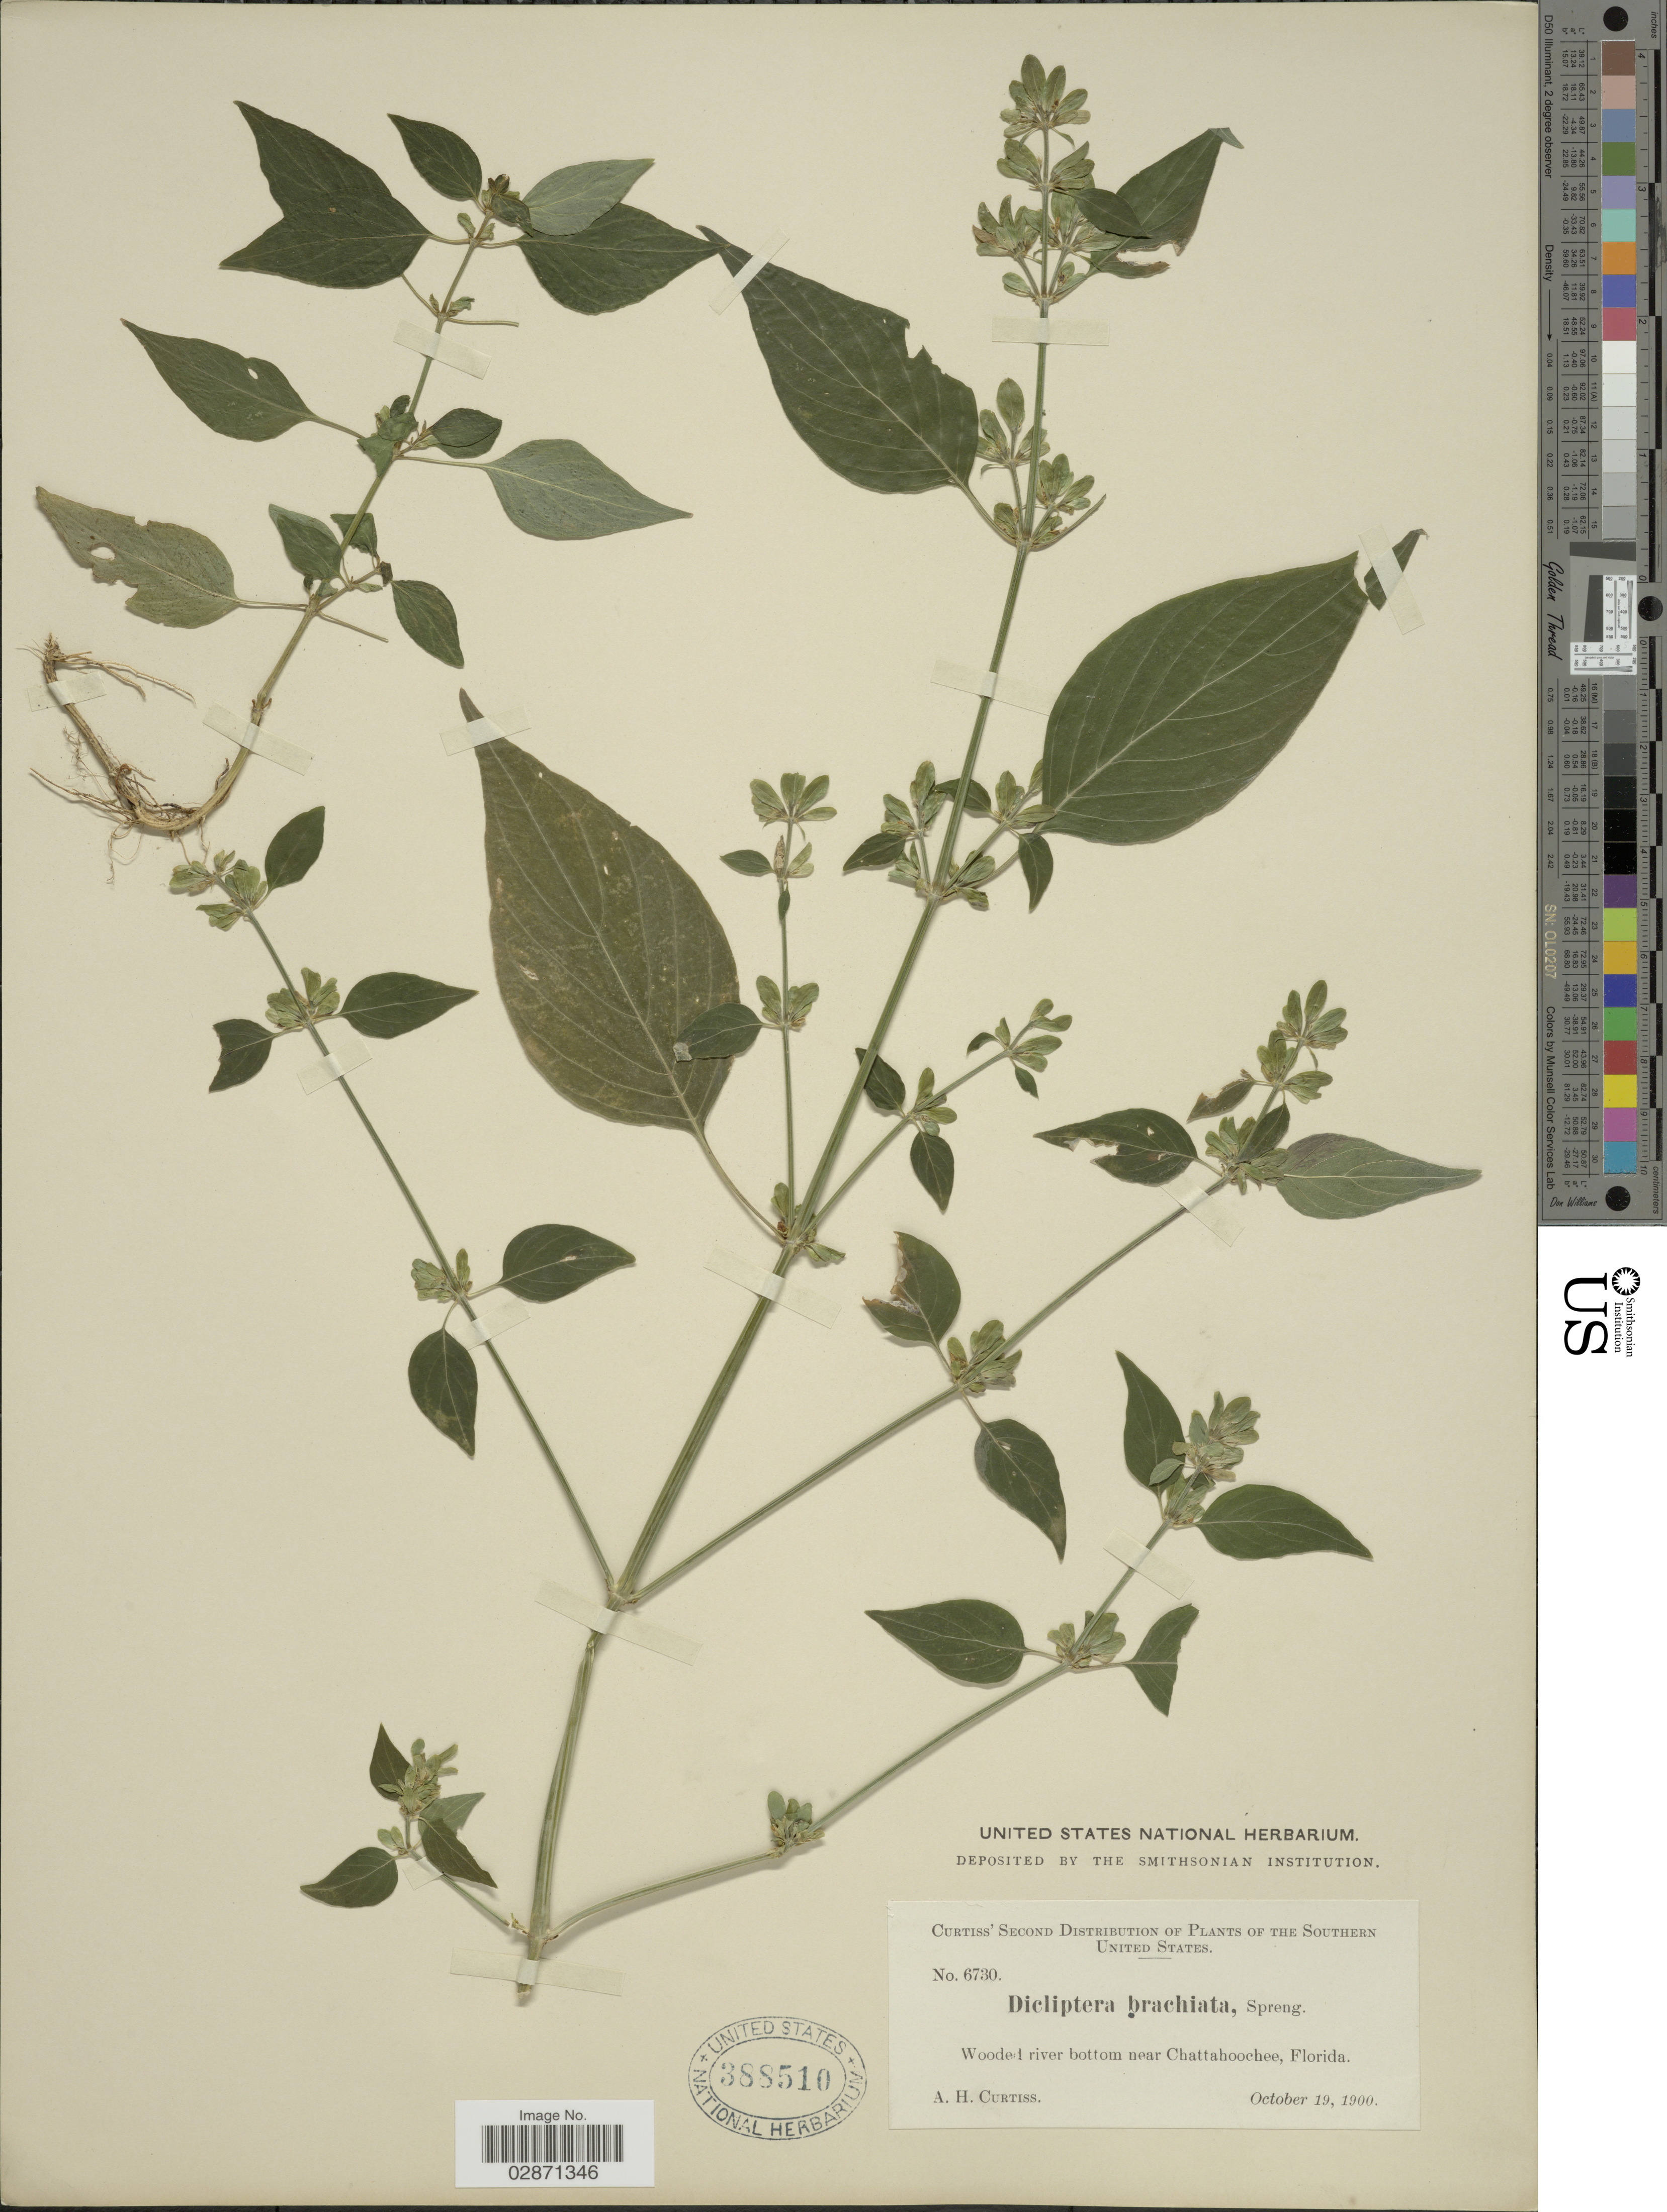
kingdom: Plantae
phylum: Tracheophyta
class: Magnoliopsida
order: Lamiales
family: Acanthaceae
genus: Dicliptera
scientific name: Dicliptera brachiata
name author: (Pursh) Spreng.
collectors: A. H. Curtiss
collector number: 6730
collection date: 1900-10-19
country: United States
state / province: Florida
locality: Southern United States. Wooded river bottom near Chattahoochee.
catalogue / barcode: US 388510